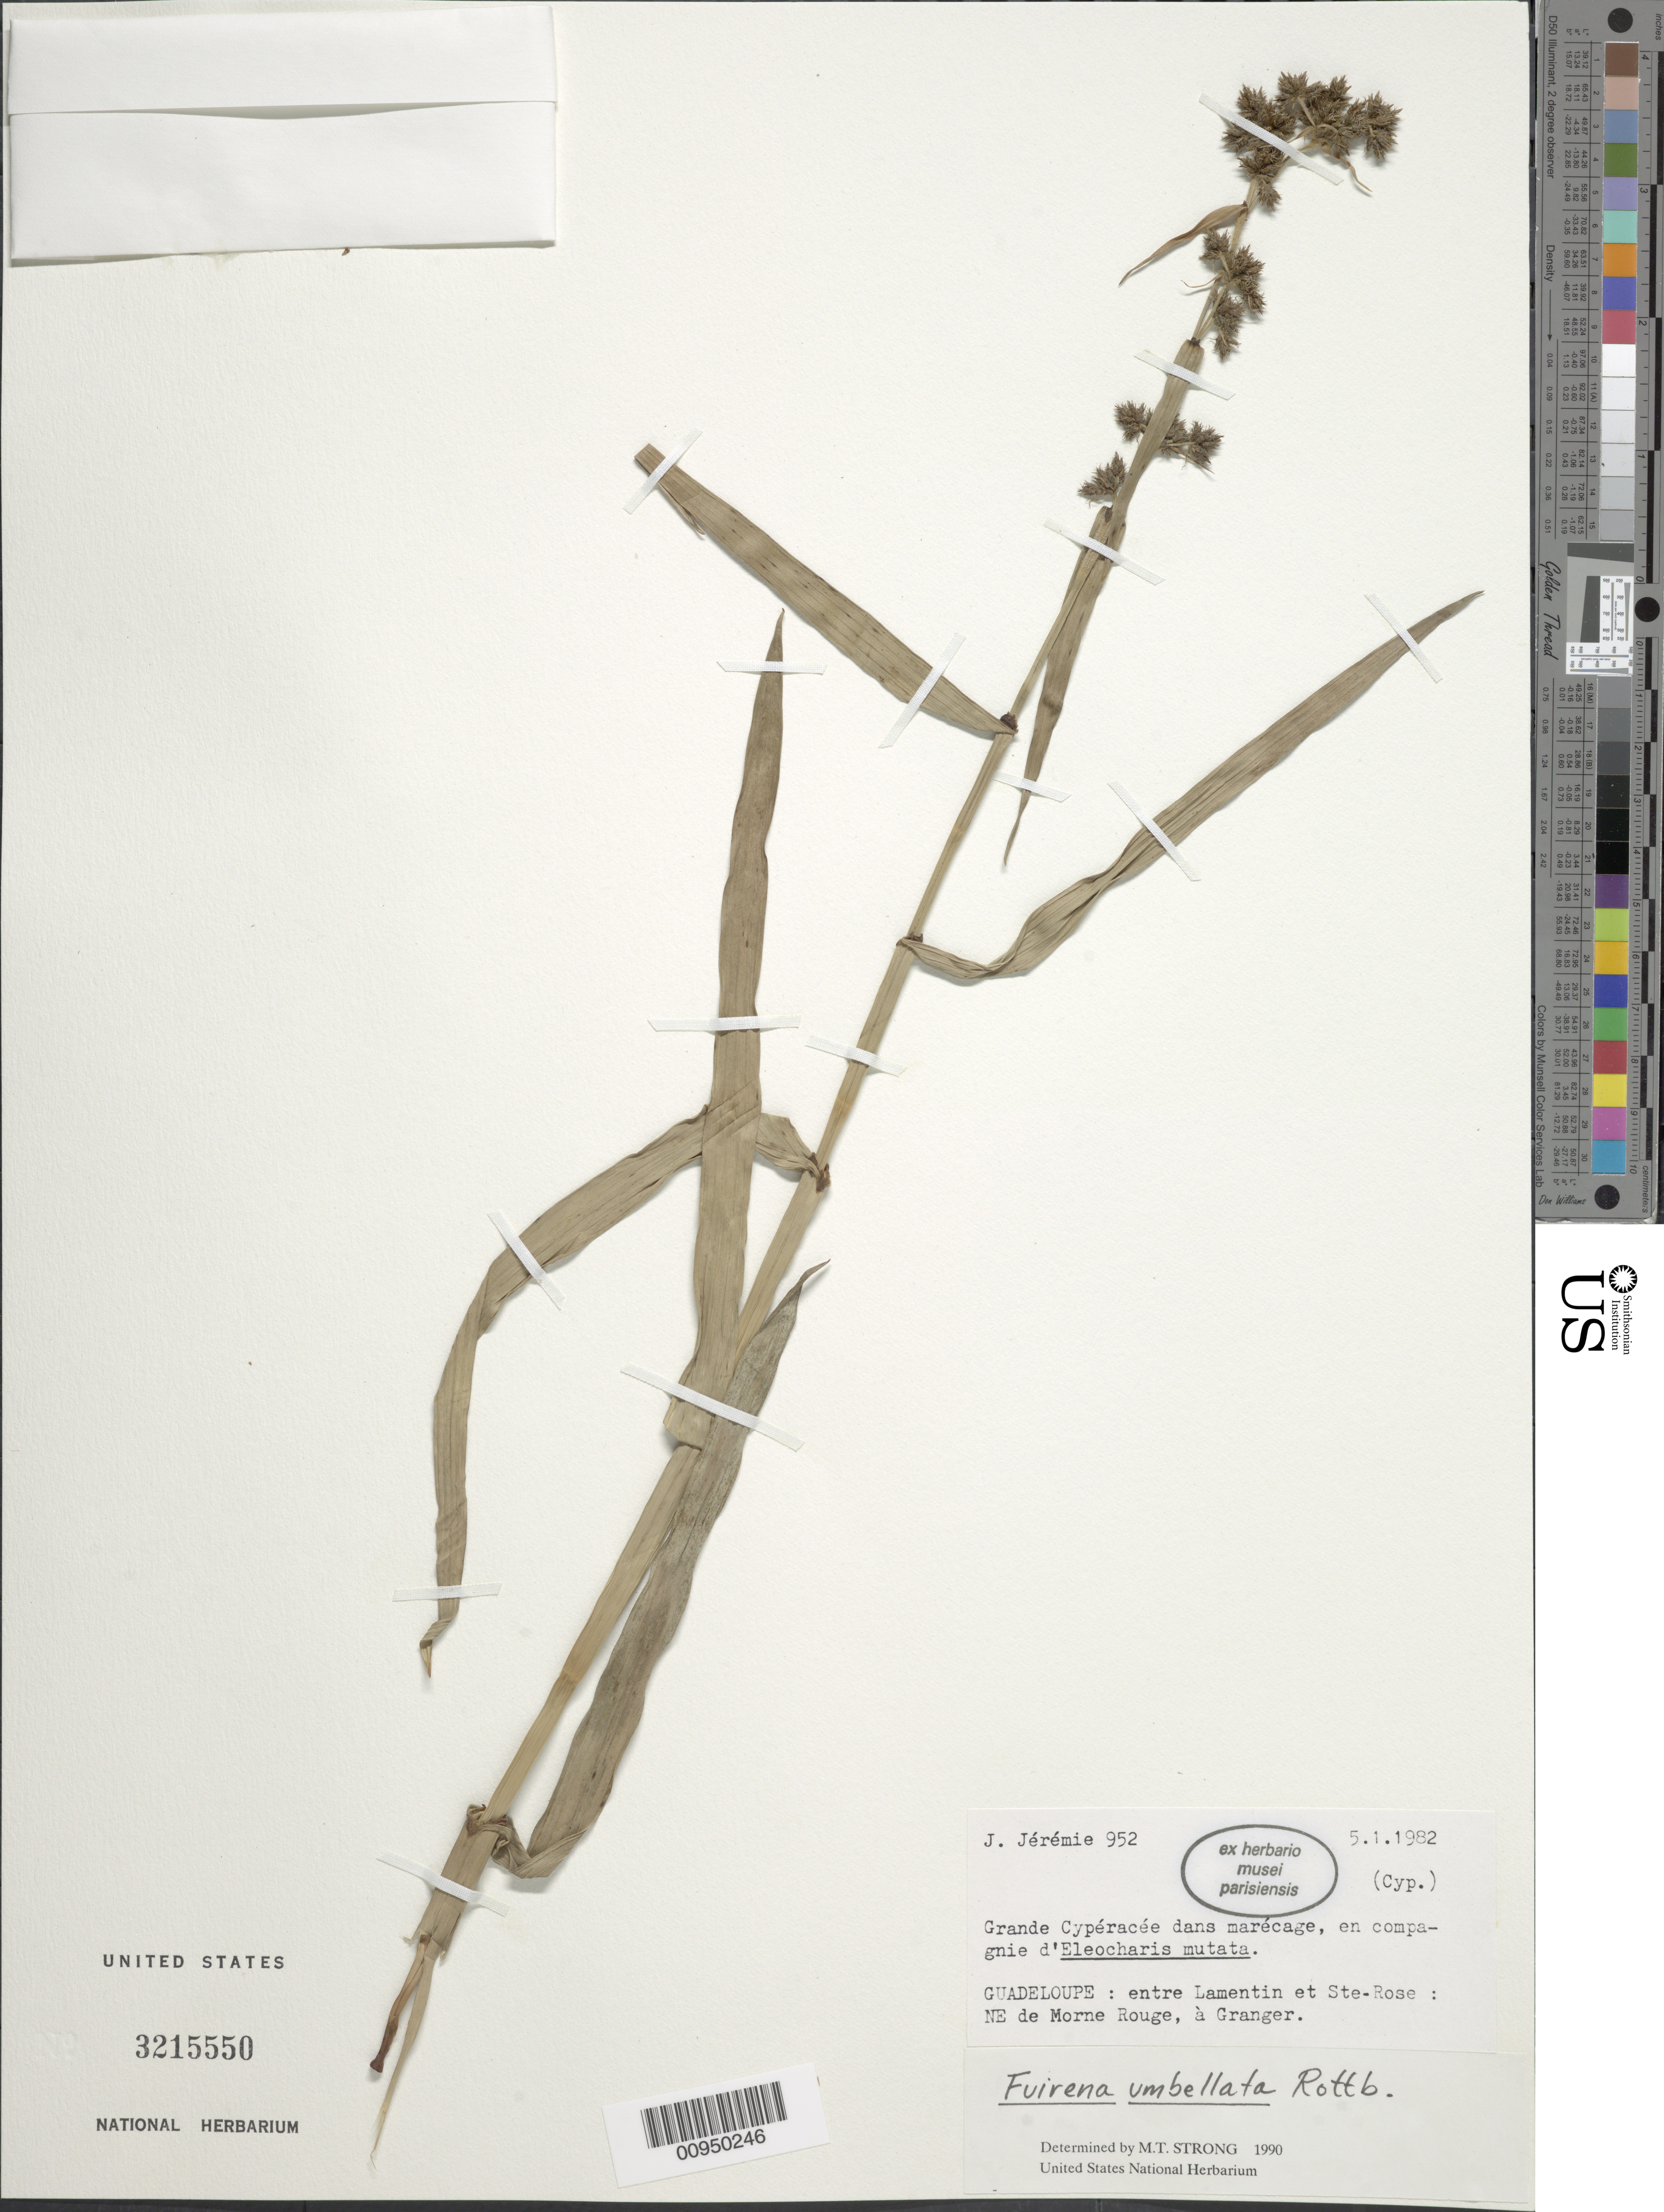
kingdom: Plantae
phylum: Tracheophyta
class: Liliopsida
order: Poales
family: Cyperaceae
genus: Fuirena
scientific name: Fuirena umbellata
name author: Rottb.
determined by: Strong, M. T., (US), Smithsonian Institution - National Museum of Natural History (UNITED STATES)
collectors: J. Jérémie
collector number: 952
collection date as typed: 05 Jan 1982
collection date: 1982-01-05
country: Guadeloupe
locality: Entre Lamentin et Ste. Rose, NE de Morne de Rouge à Granger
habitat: En compagnie d' Eleocharis mutata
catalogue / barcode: US 3215550